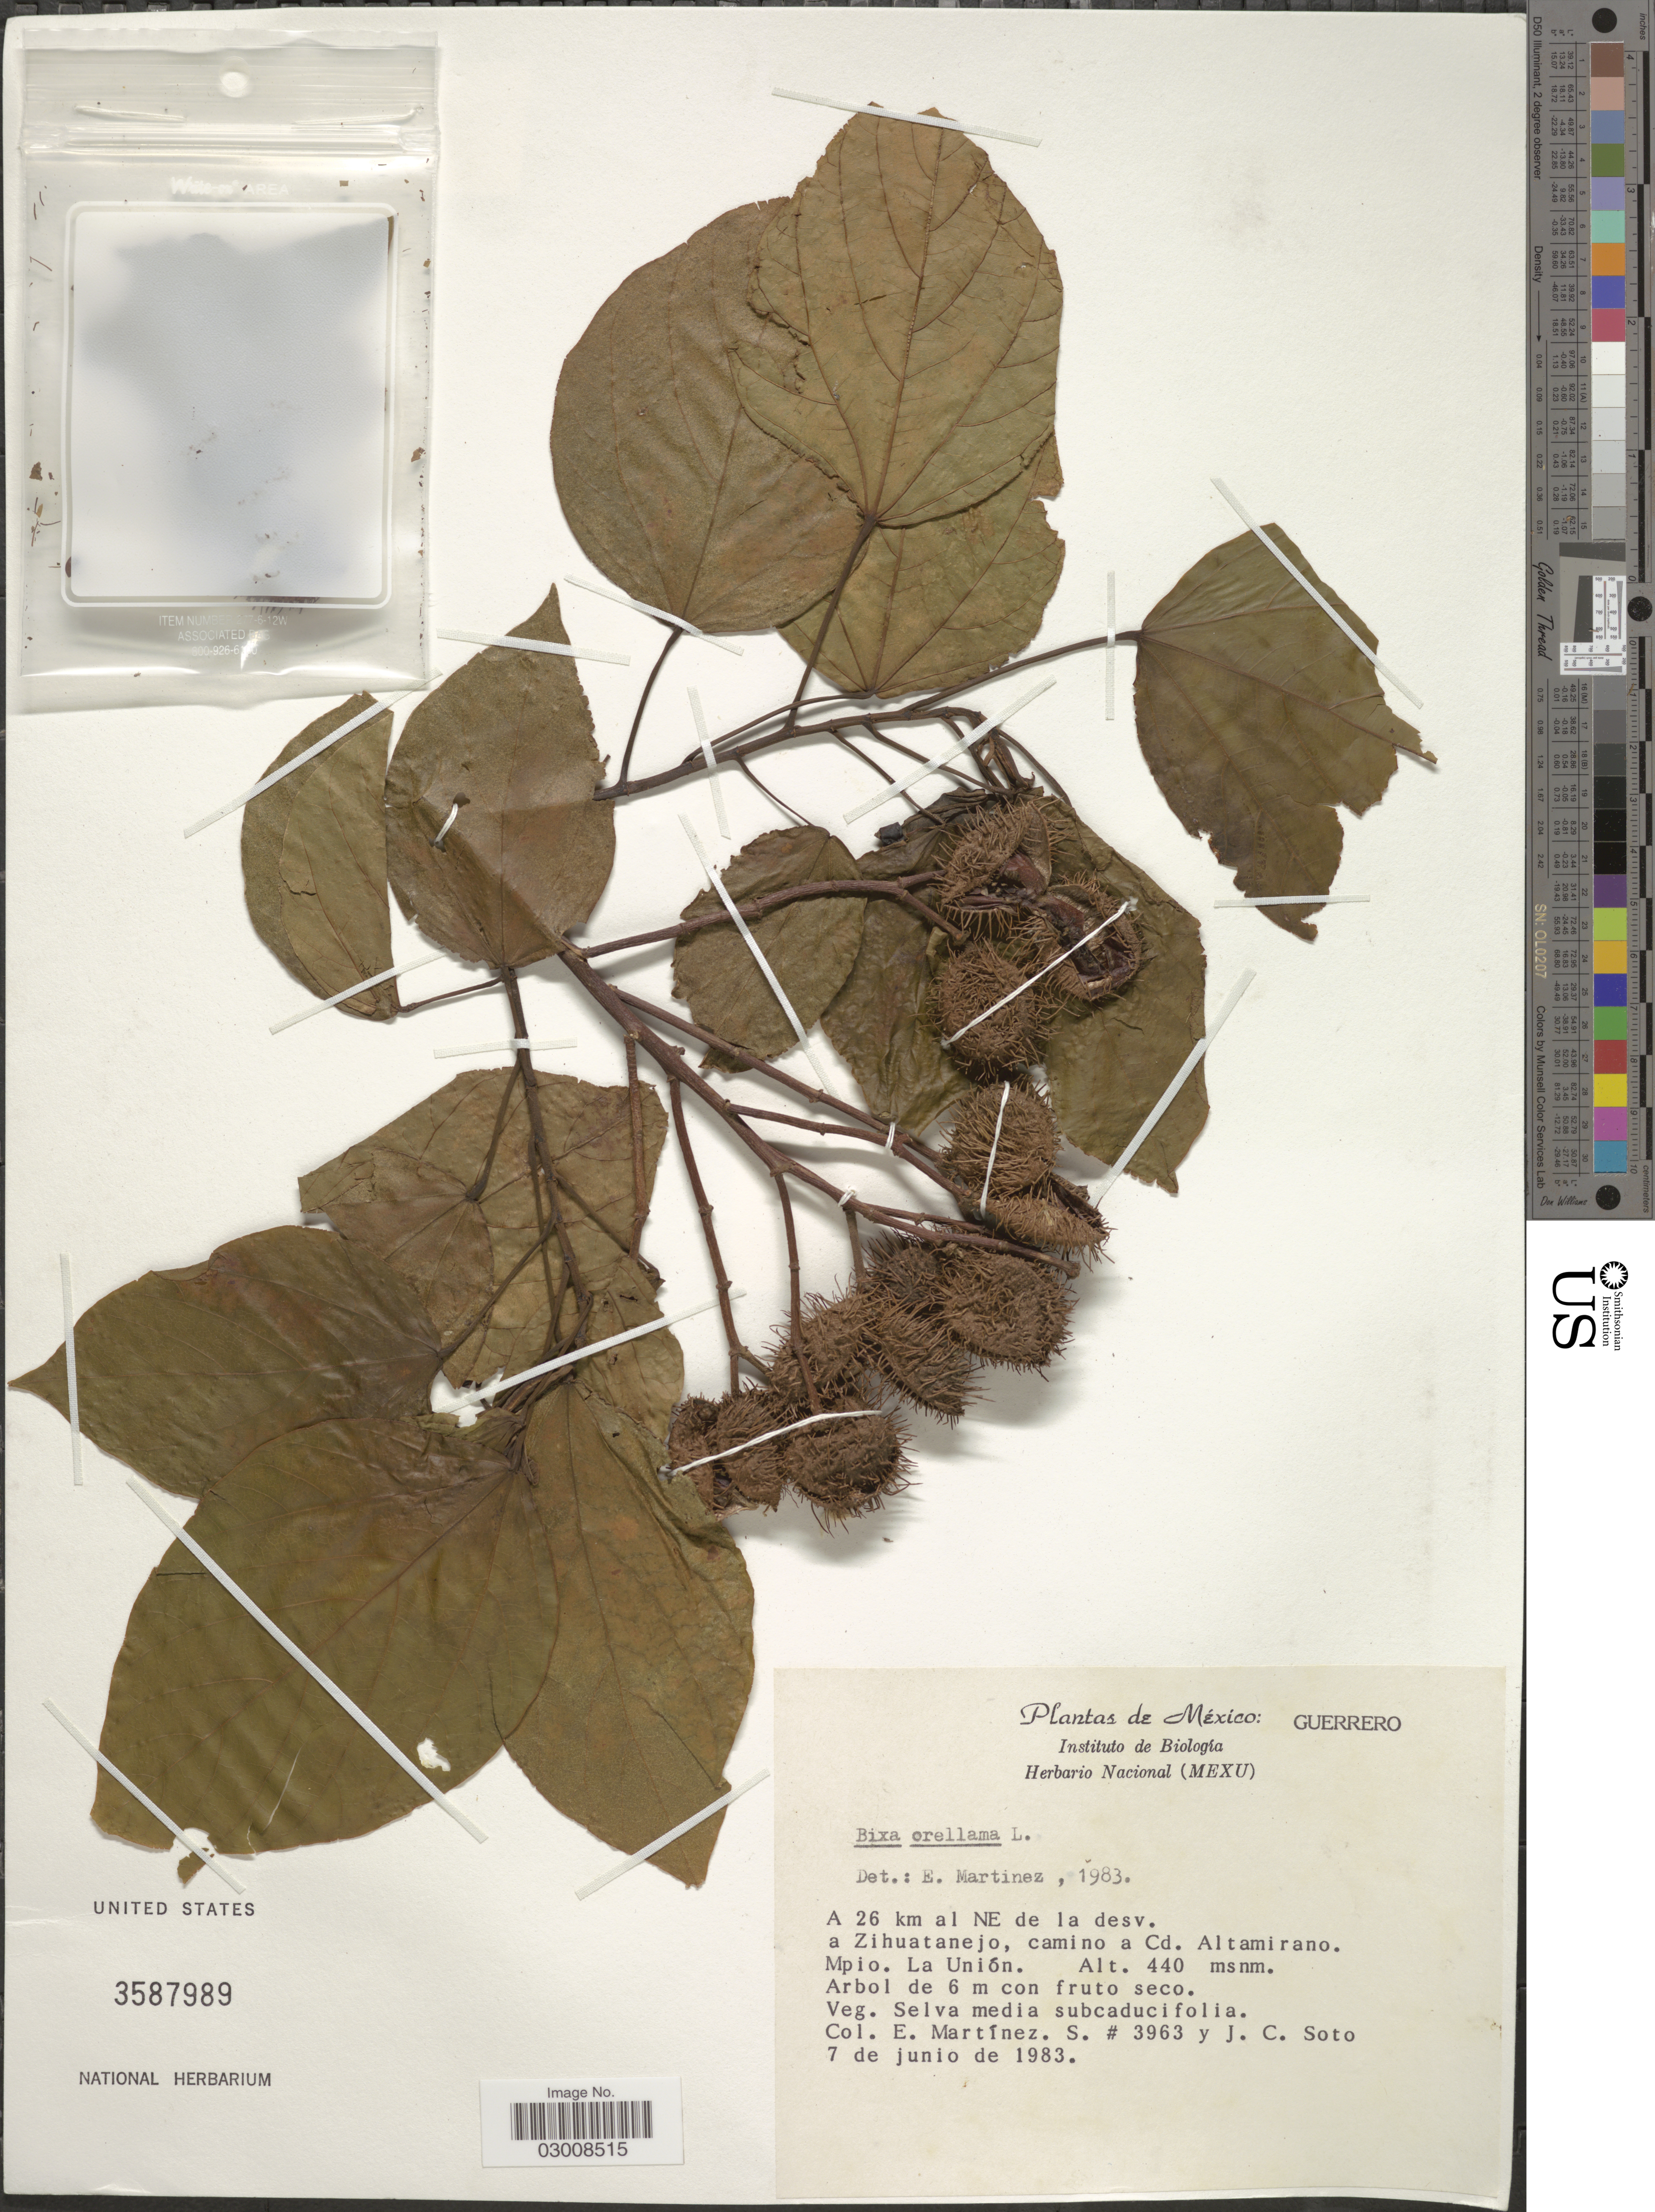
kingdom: Plantae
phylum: Tracheophyta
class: Magnoliopsida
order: Malvales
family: Bixaceae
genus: Bixa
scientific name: Bixa orellana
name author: L.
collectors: E. M. Martínez S. & J. Soto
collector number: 3963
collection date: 1983-06-07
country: Mexico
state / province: Guerrero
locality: A 26 km al NE de la desv. a Zuhuatanejo, camino a Cd. Altamirano. Mpio. La Unión.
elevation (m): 440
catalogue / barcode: US 3587989